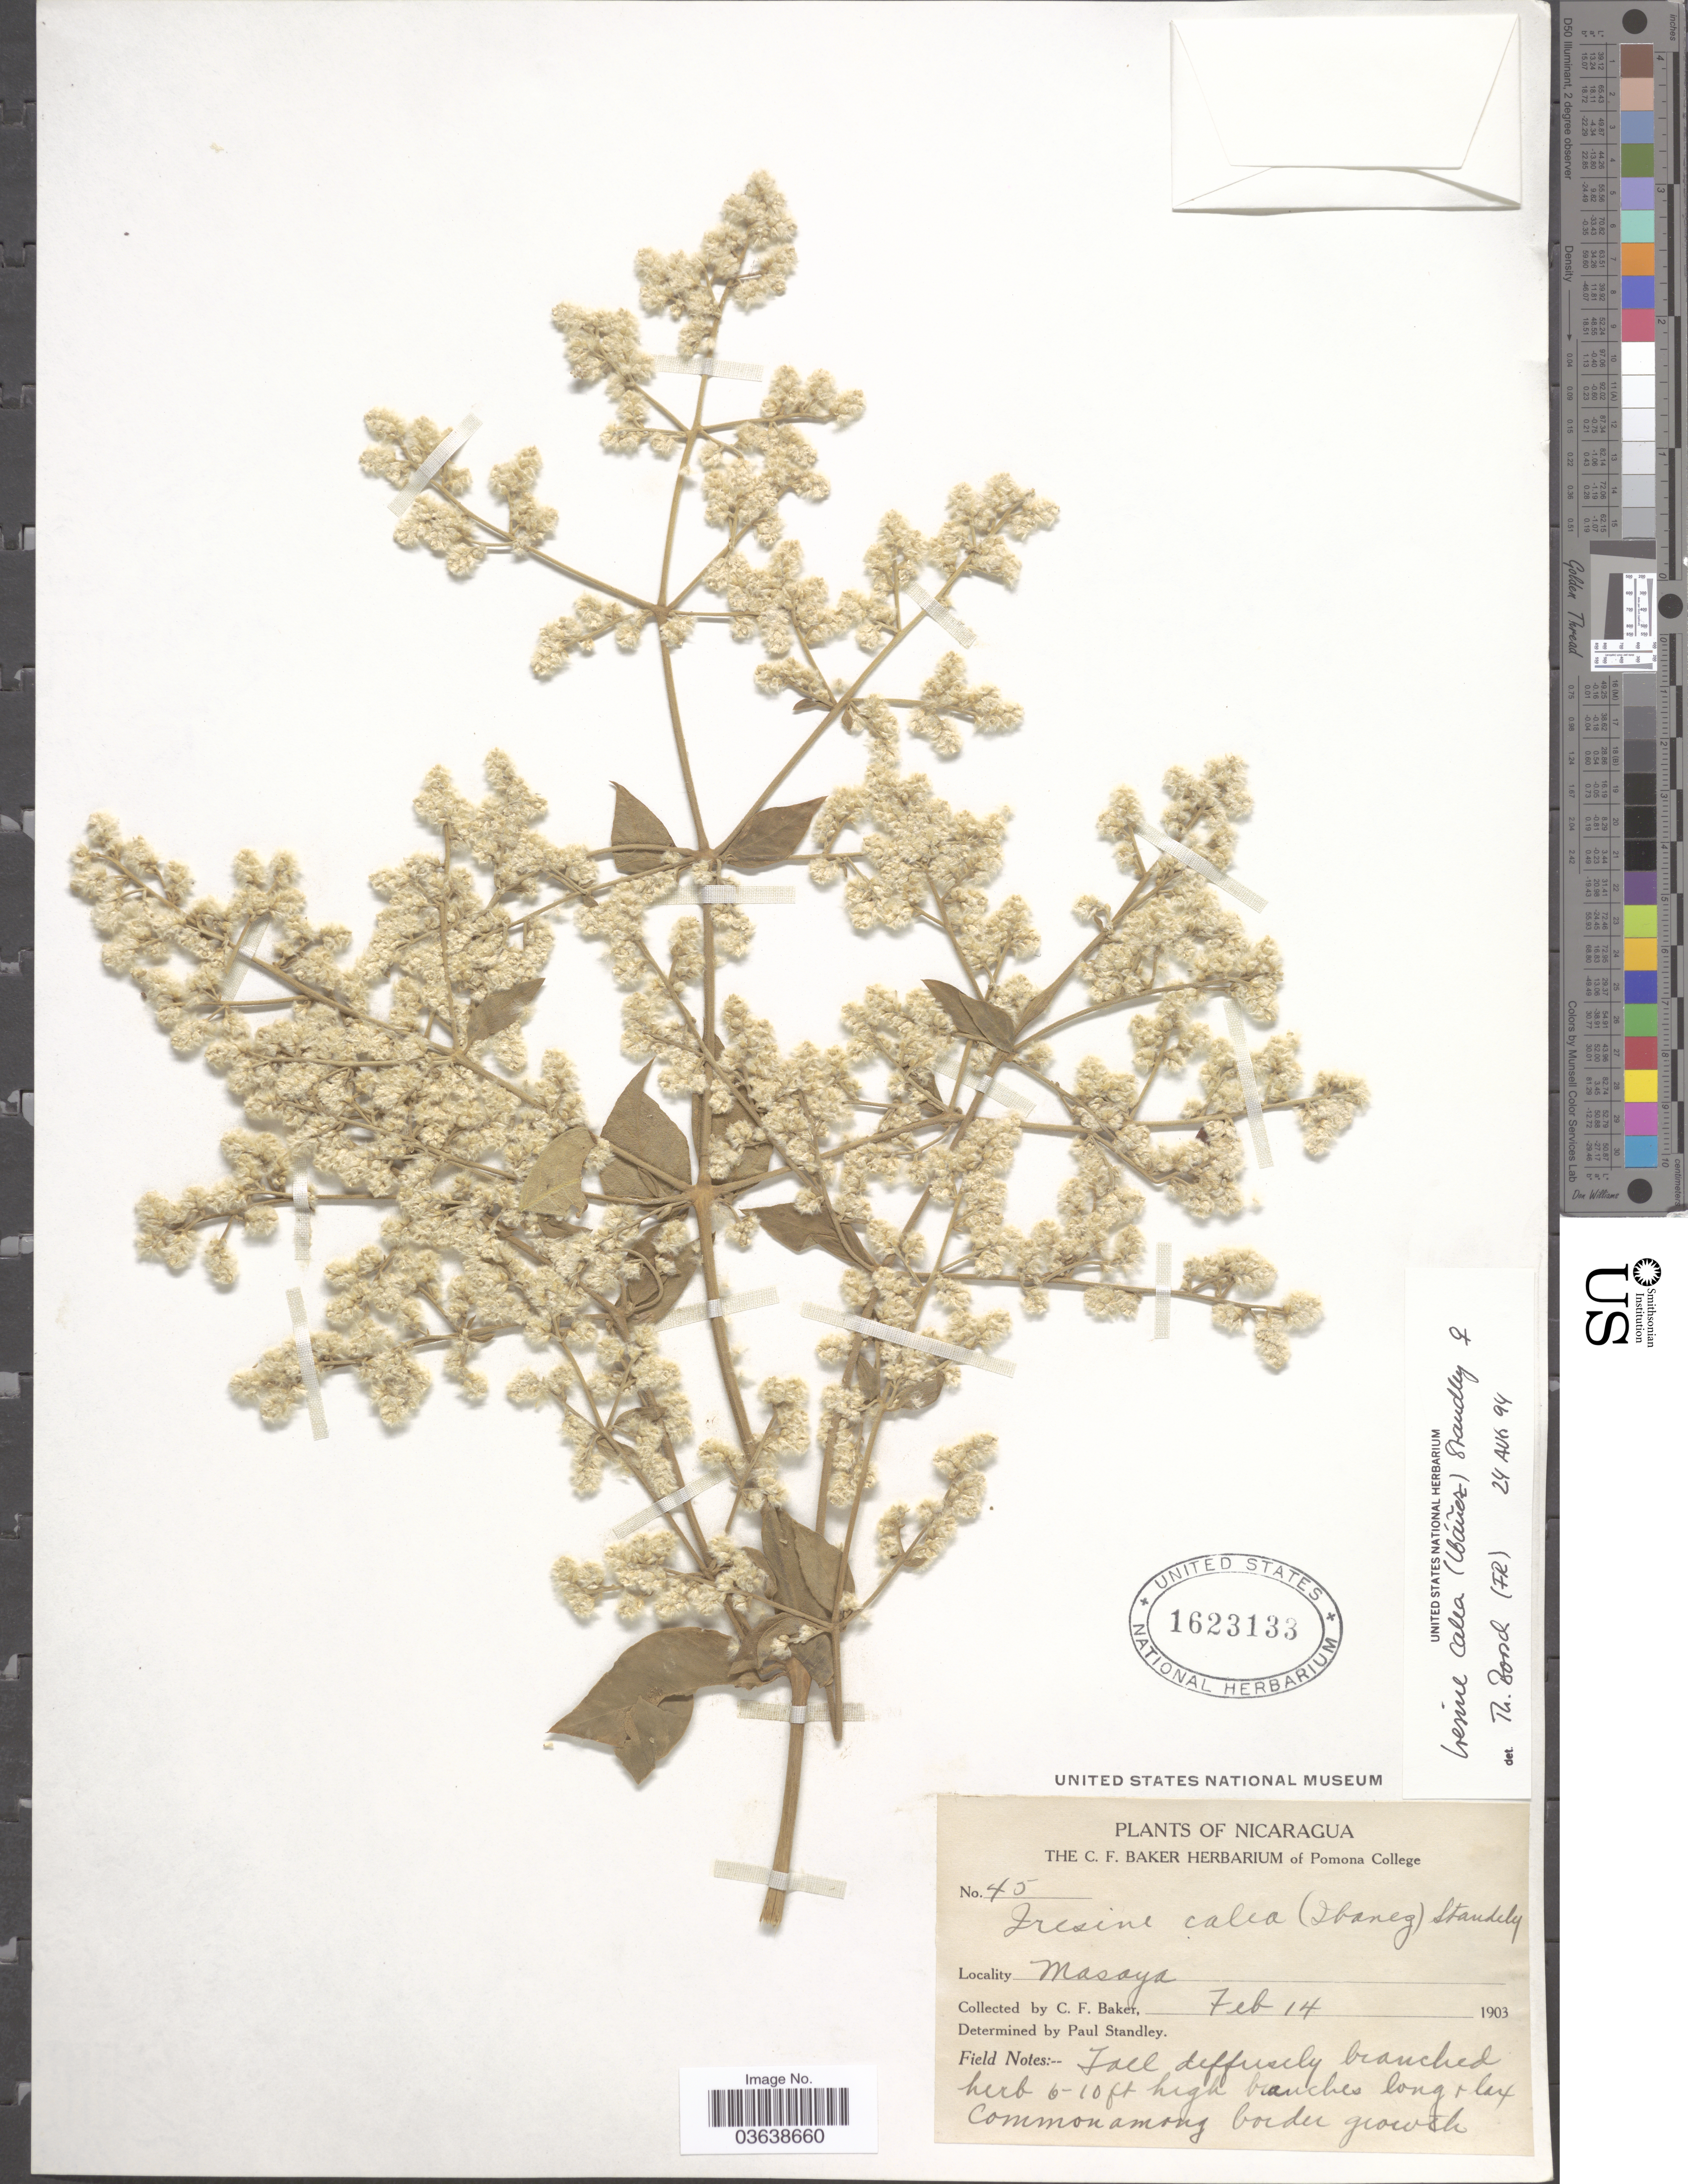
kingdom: Plantae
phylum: Tracheophyta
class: Magnoliopsida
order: Caryophyllales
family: Amaranthaceae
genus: Iresine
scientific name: Iresine calea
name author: (Ibáñez) Standl.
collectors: C. F. Baker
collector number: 45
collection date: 1903-02-14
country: Nicaragua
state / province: Masaya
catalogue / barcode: US 1623133